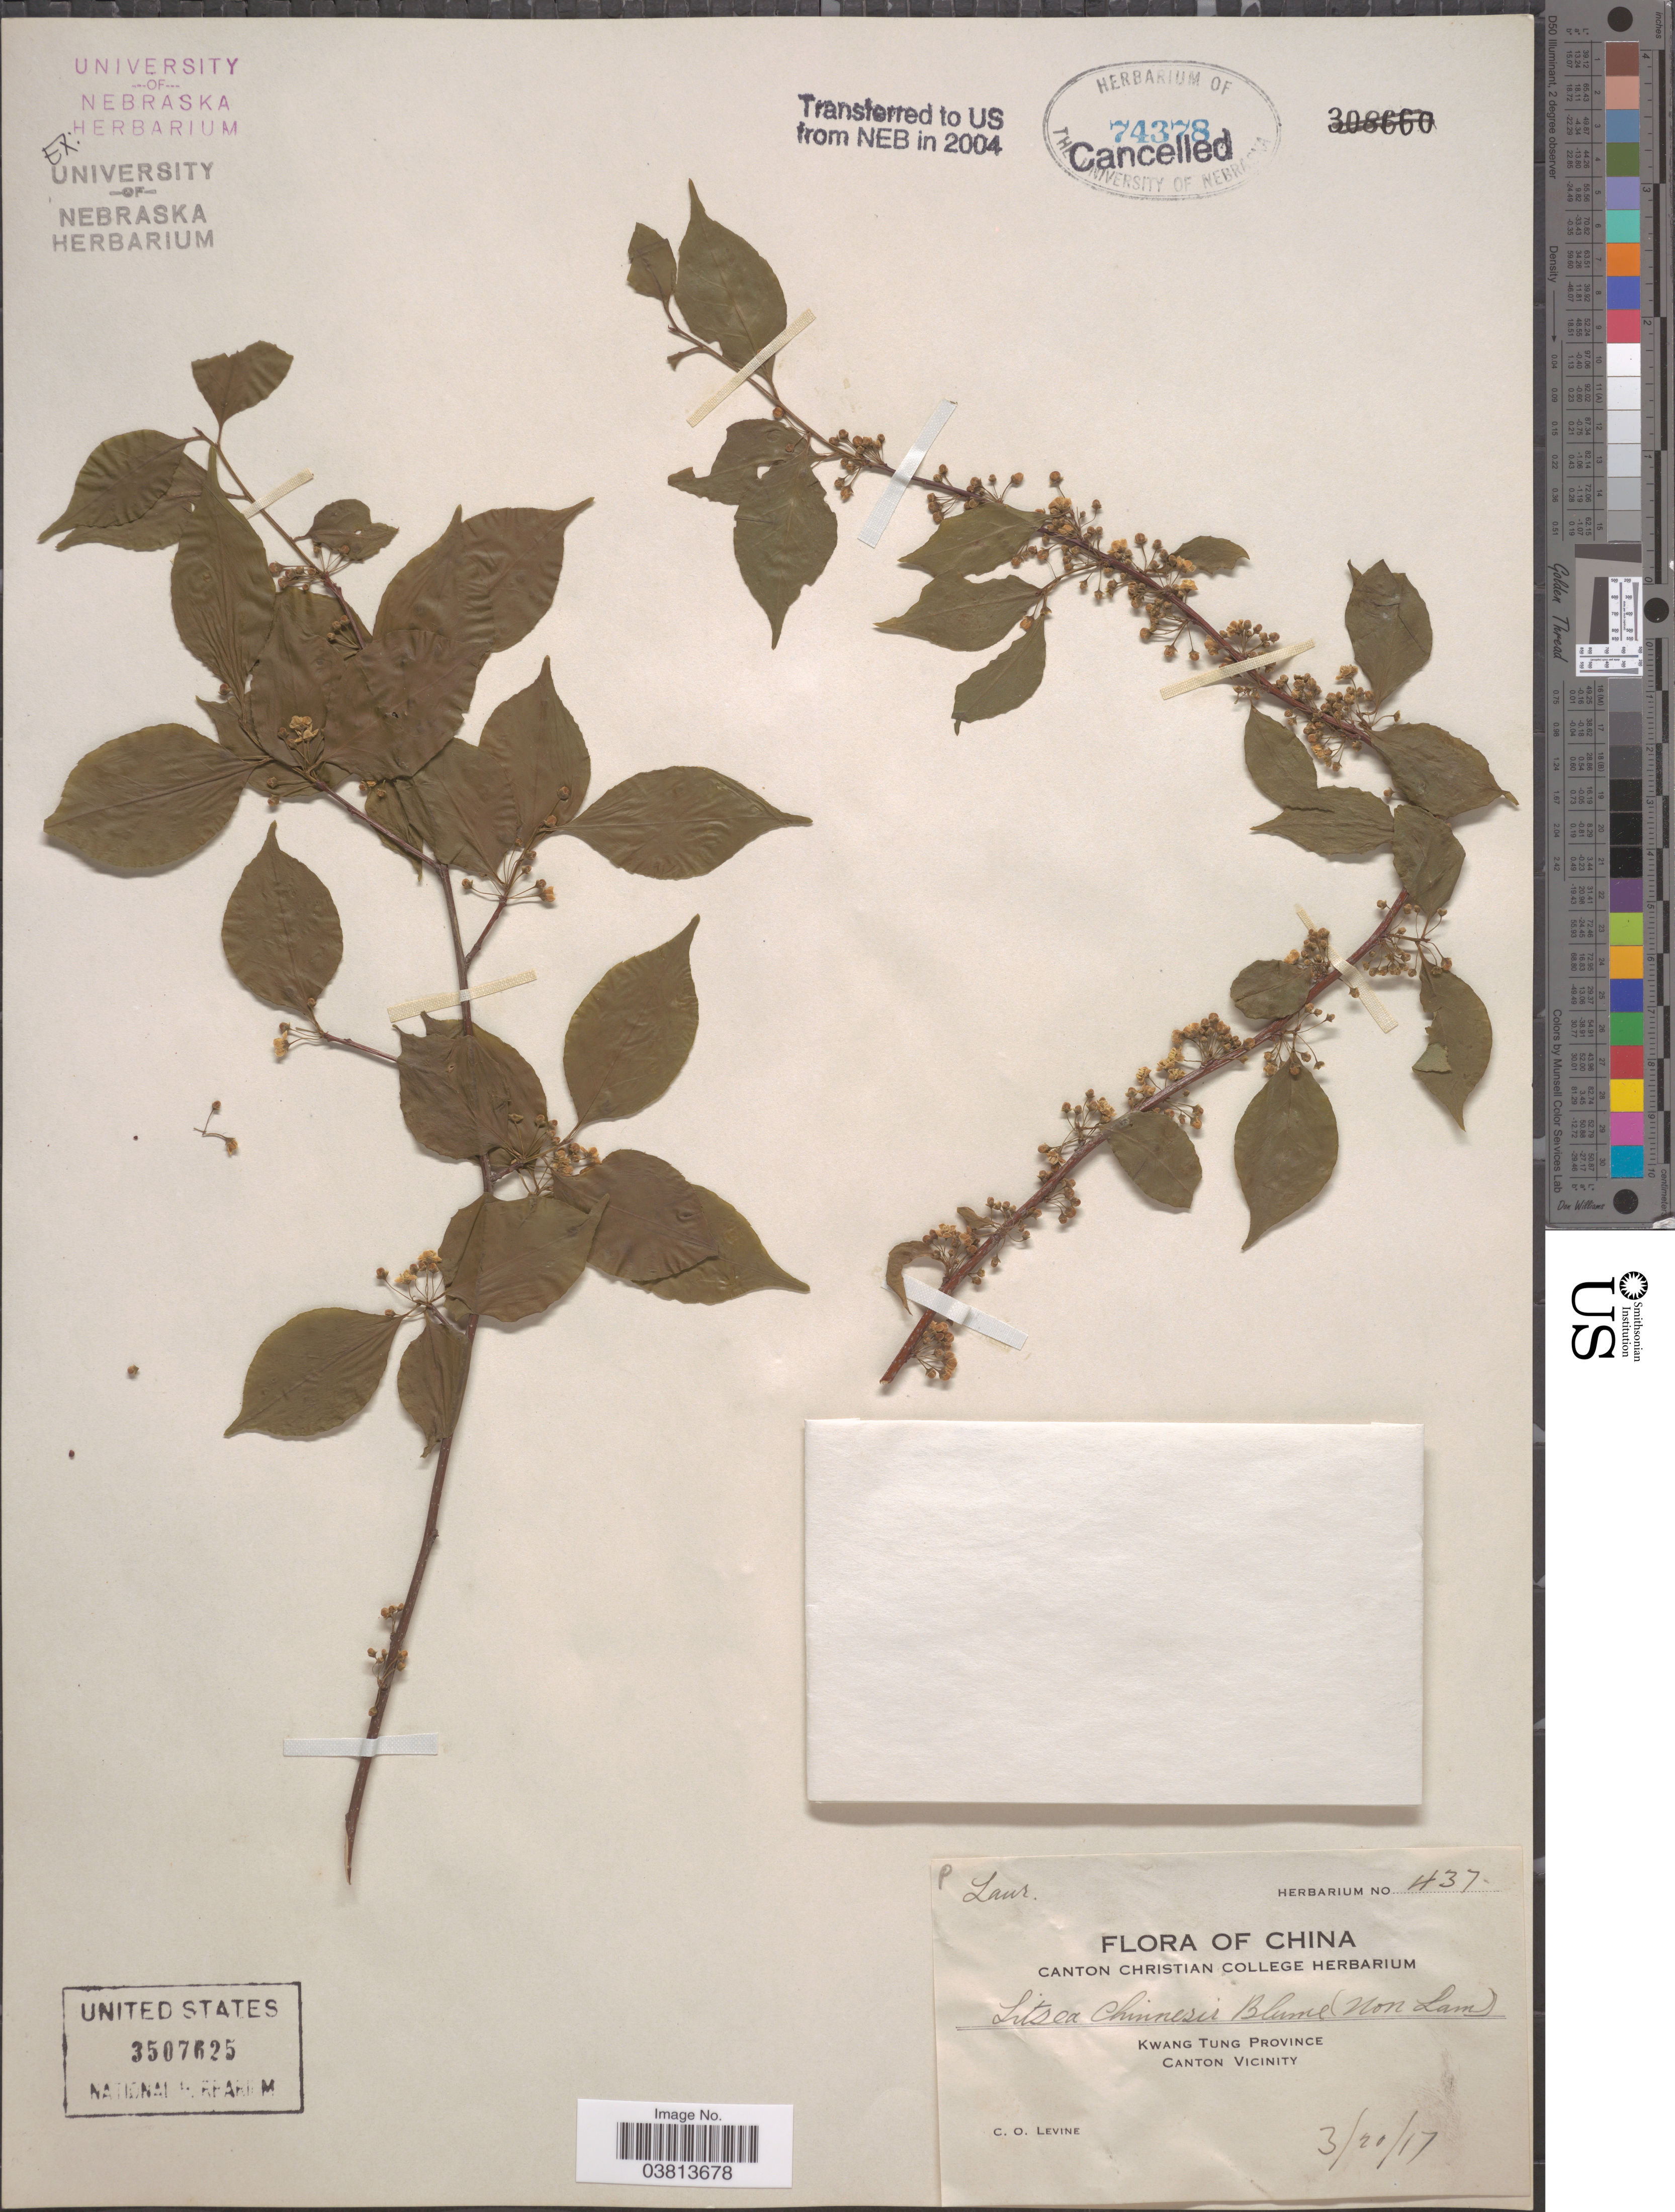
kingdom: Plantae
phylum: Tracheophyta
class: Magnoliopsida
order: Laurales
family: Lauraceae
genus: Litsea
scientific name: Litsea rotundifolia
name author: Hemsl.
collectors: C. O. Levine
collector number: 437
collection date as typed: Transcribed d/m/y: 20/3/17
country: China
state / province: Guangdong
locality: Kwang Tung Province. Canton Vicinity.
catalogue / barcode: US 3507625